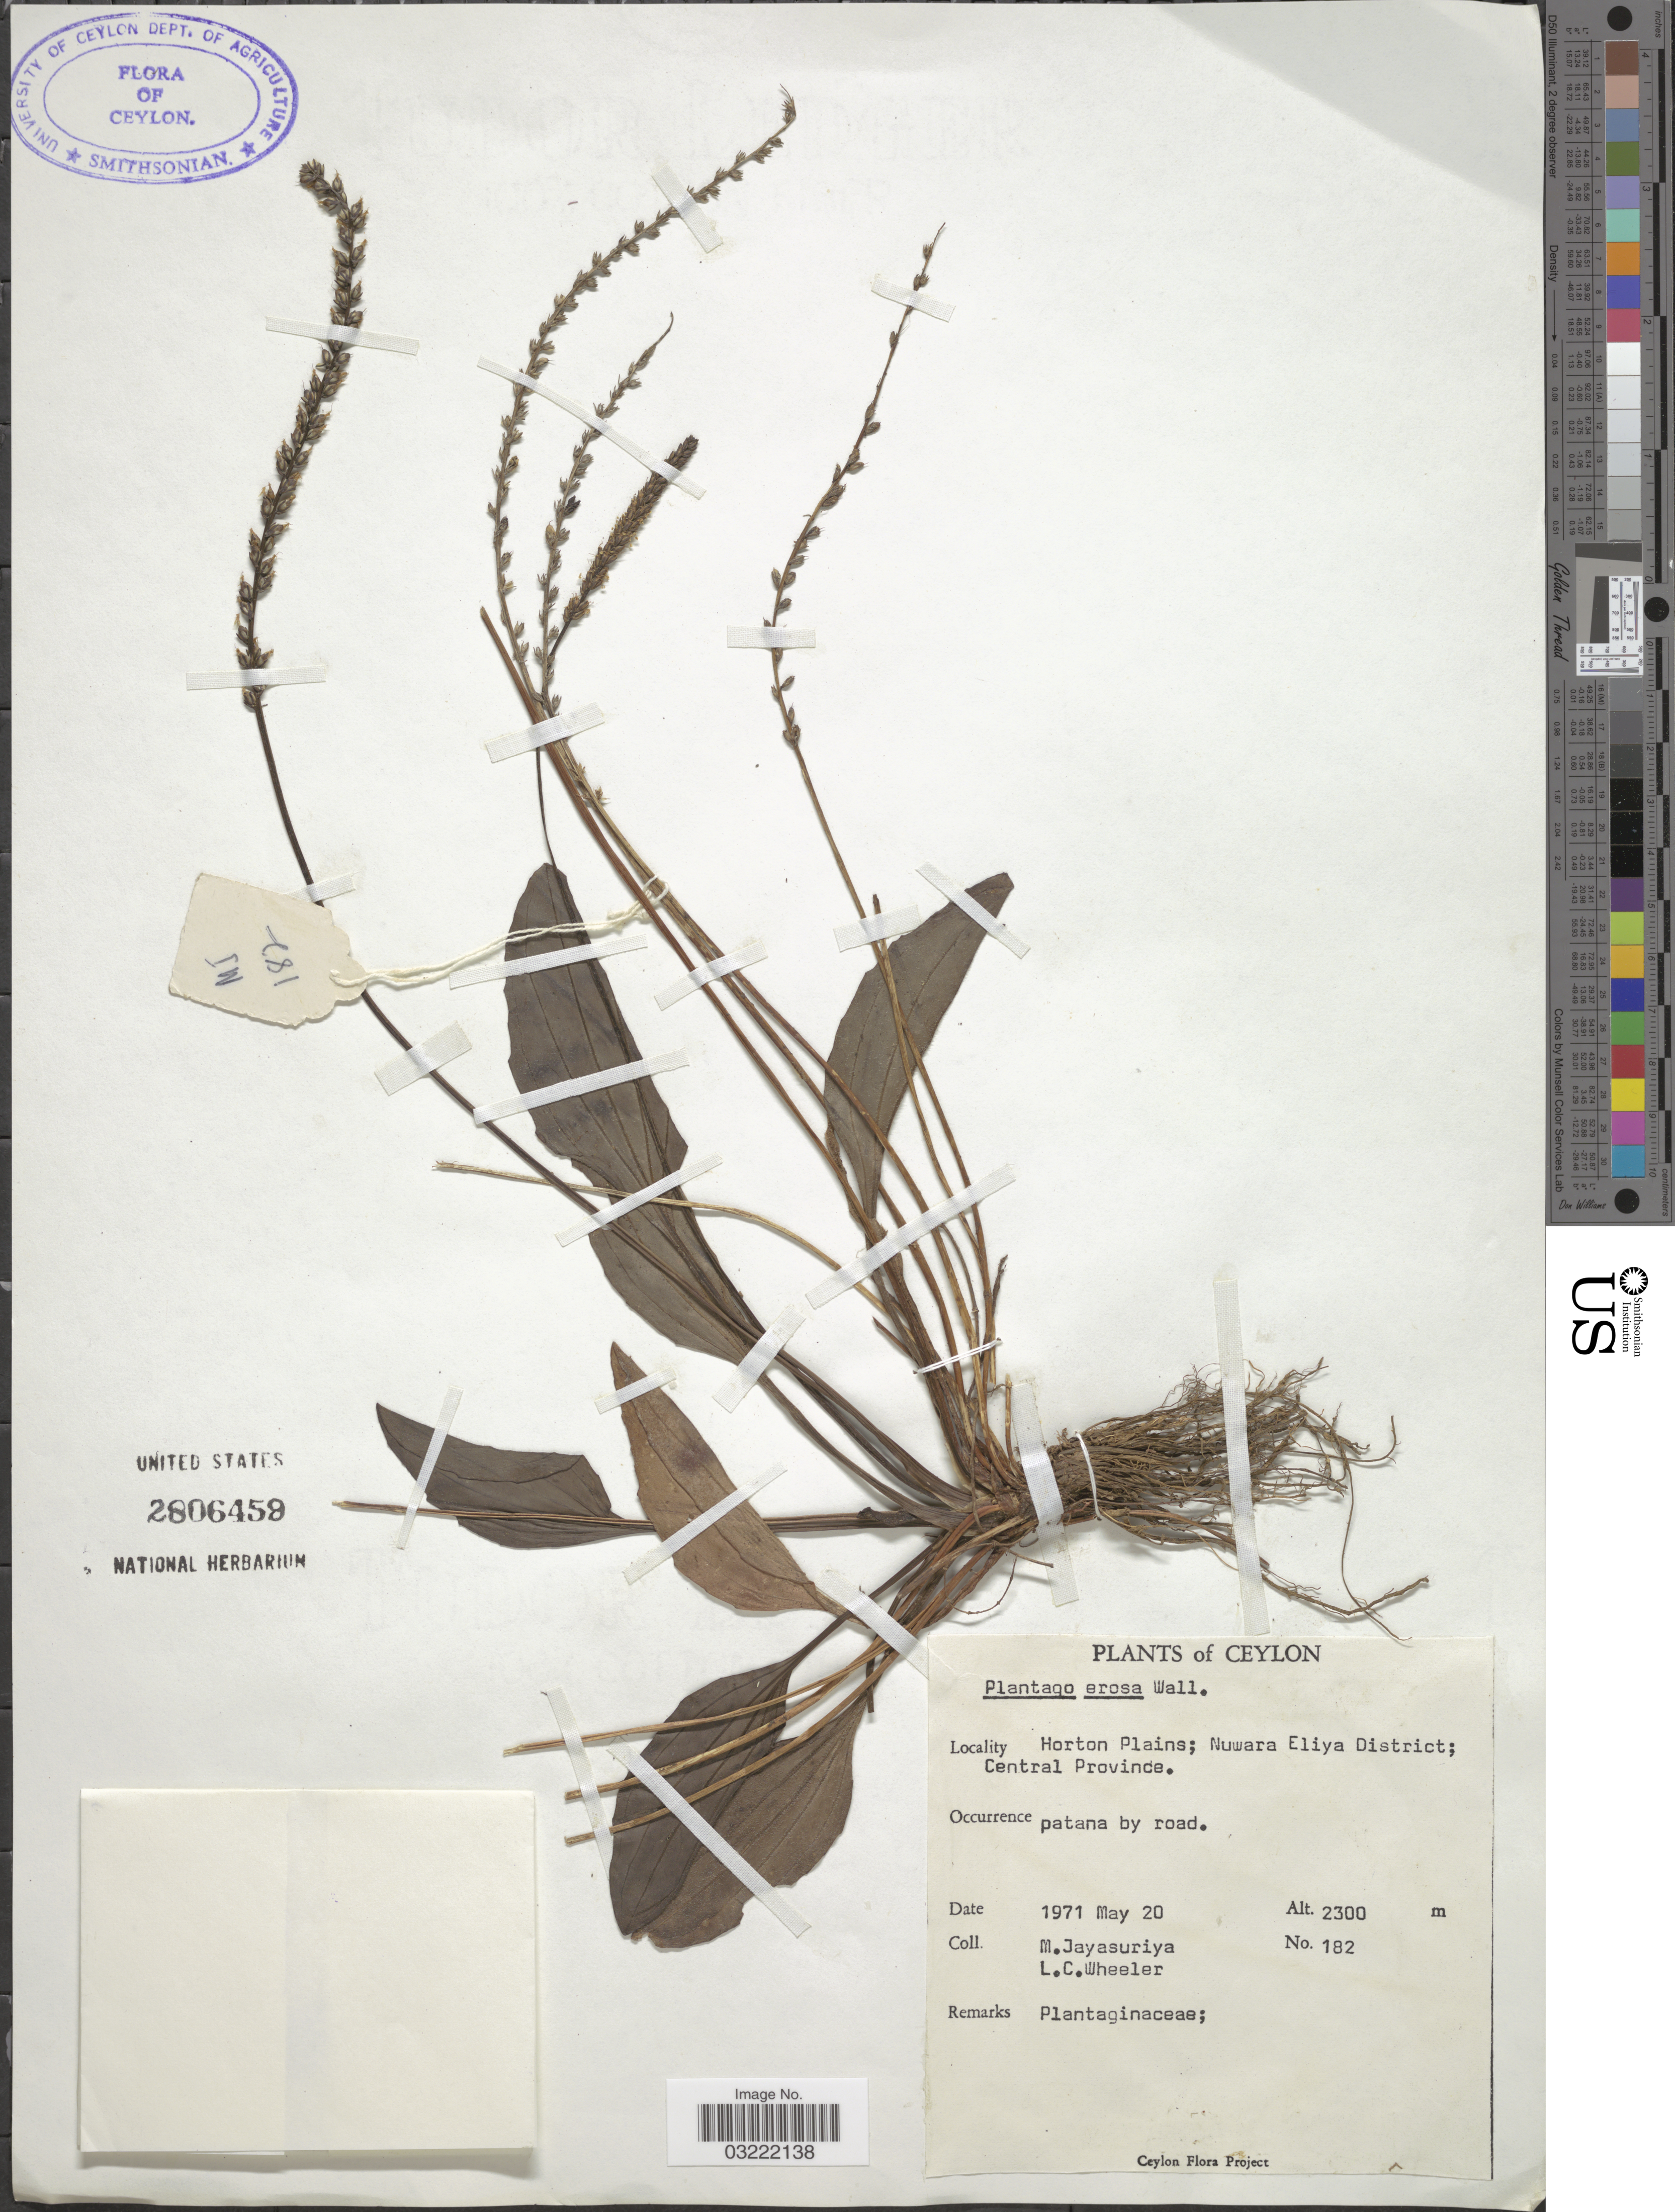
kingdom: Plantae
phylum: Tracheophyta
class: Magnoliopsida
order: Lamiales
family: Plantaginaceae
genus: Plantago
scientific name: Plantago erosa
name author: Wall.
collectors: M. Jayasuriya & L. C. Wheeler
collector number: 182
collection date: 1971-05-20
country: Sri Lanka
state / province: Central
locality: Ceylon. Horton Plains; Nuwara Eliya District.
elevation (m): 2300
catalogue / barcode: US 2806458